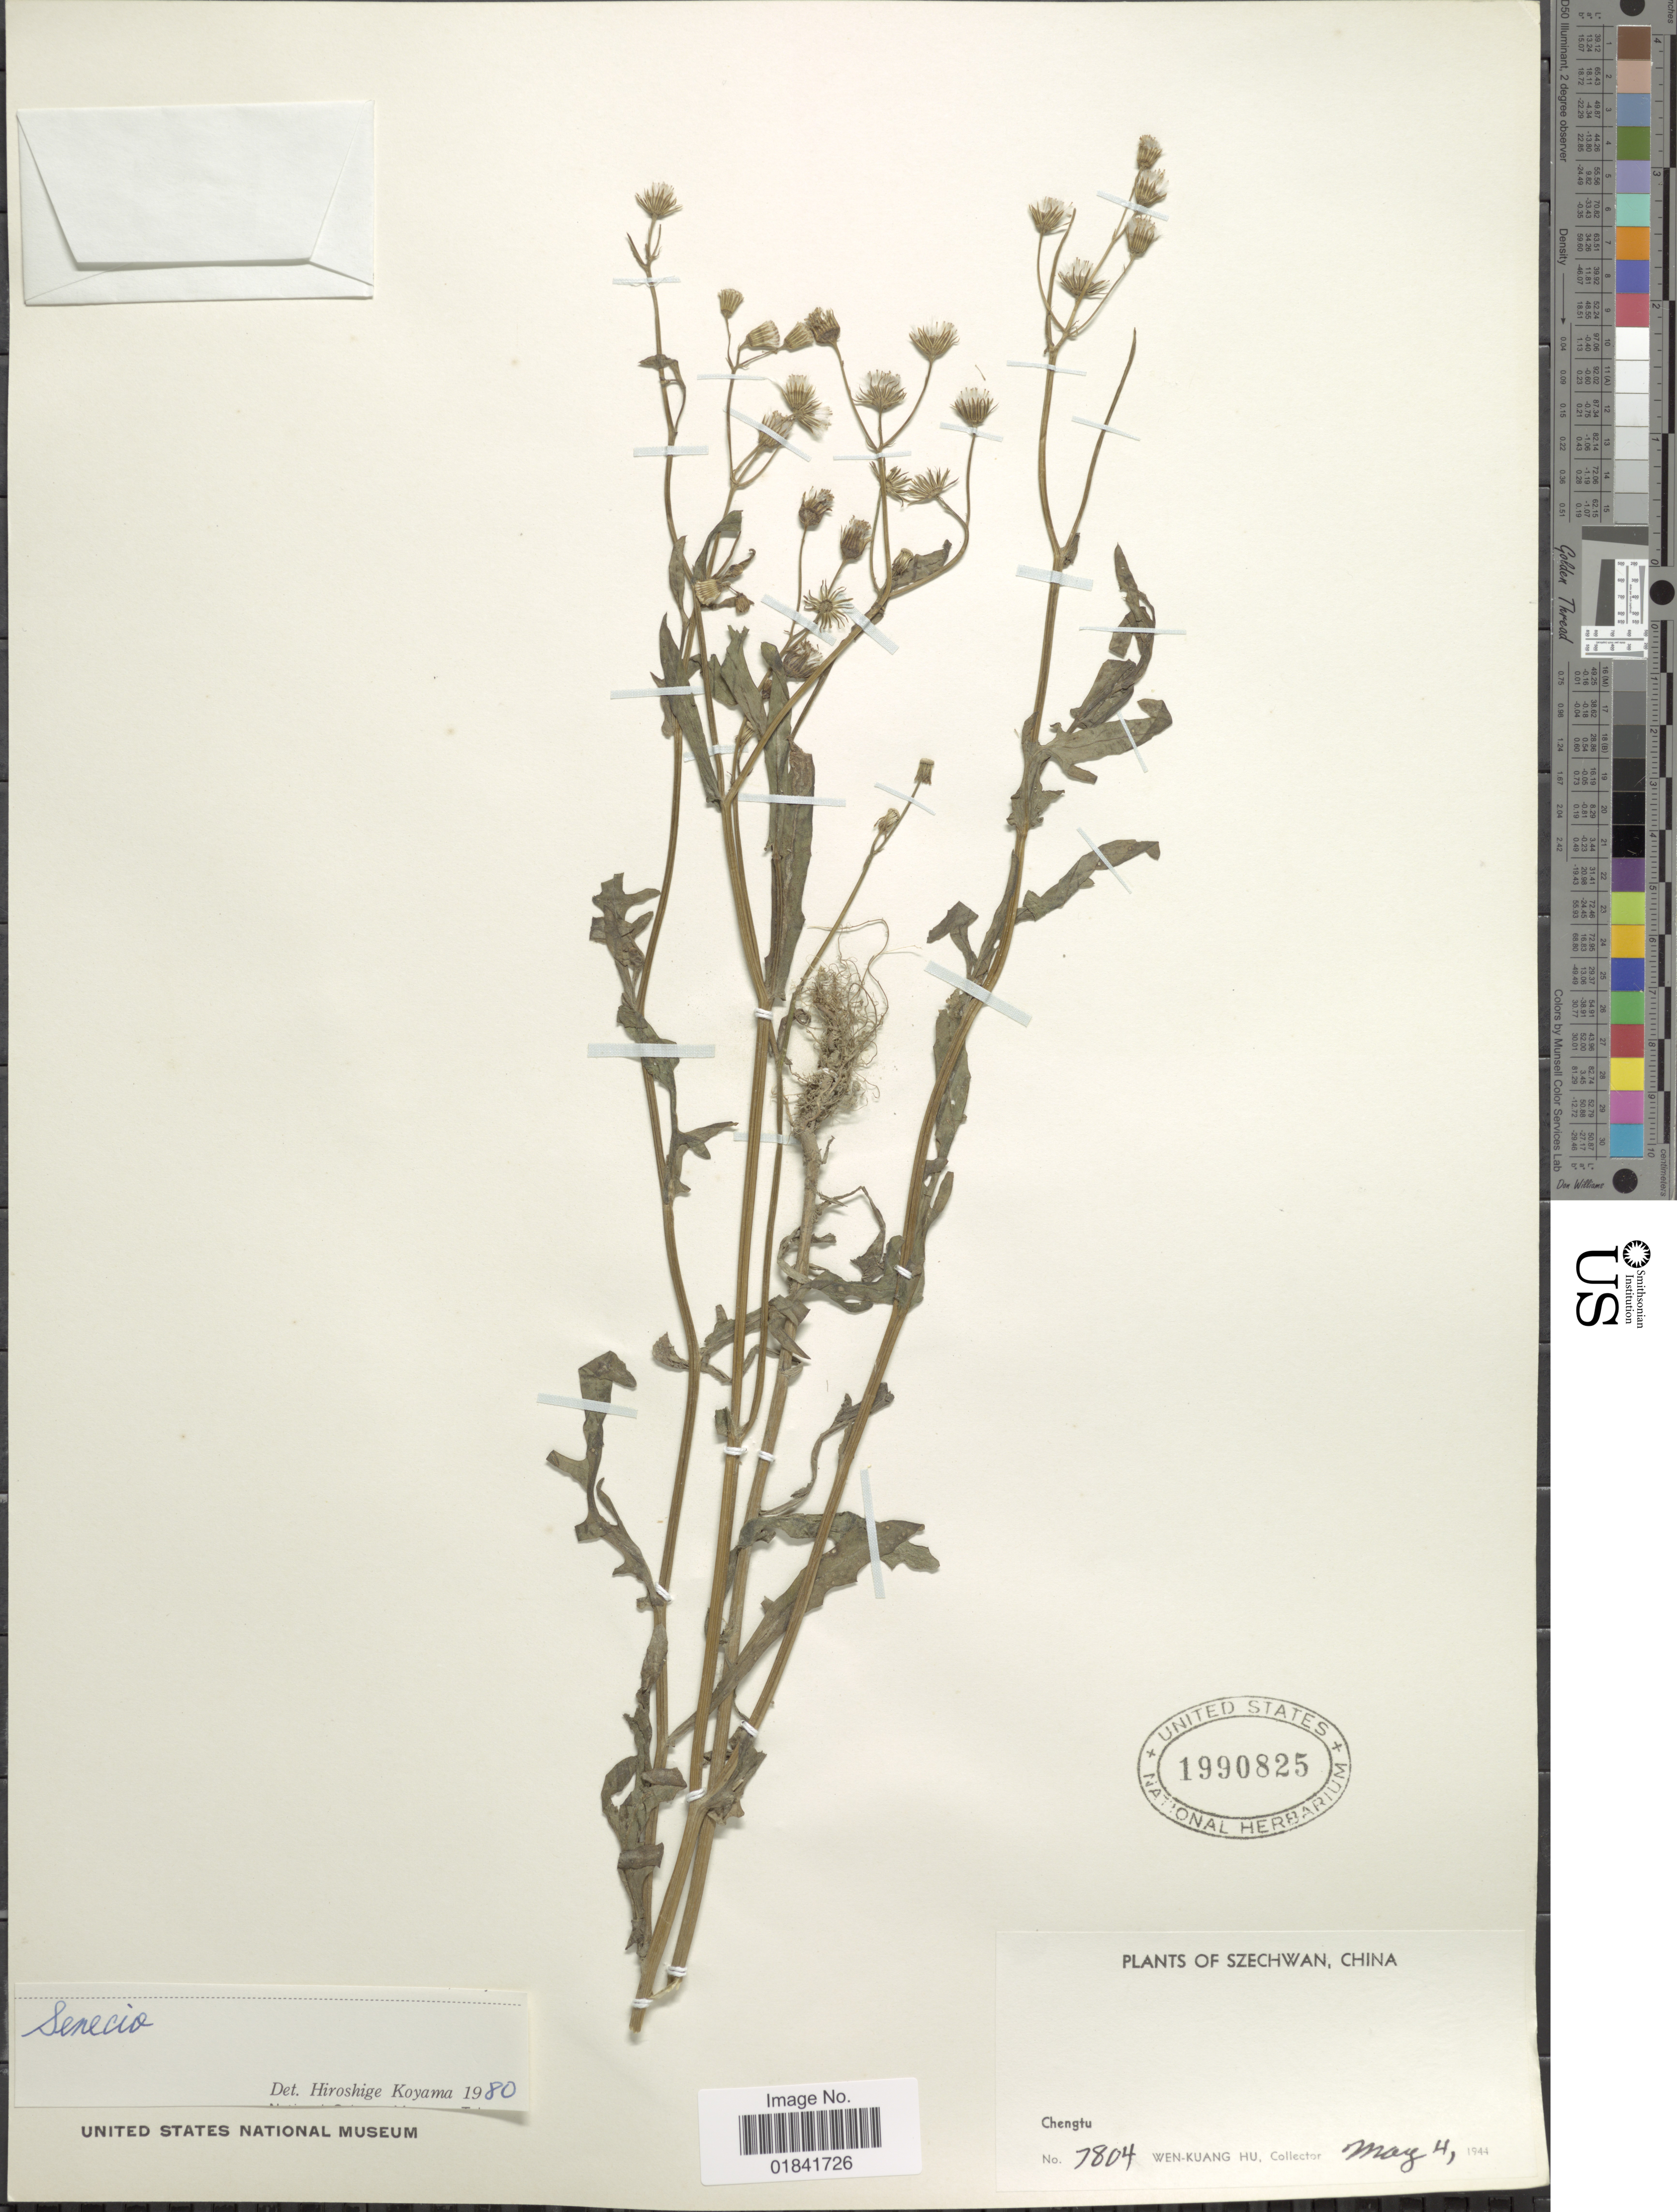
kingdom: Plantae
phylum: Tracheophyta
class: Magnoliopsida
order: Asterales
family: Asteraceae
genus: Senecio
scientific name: Senecio sp.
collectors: W. K. Hu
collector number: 7804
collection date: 1944-05-04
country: China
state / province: Sichuan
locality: Szechwan, Changtu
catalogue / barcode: US 1990825